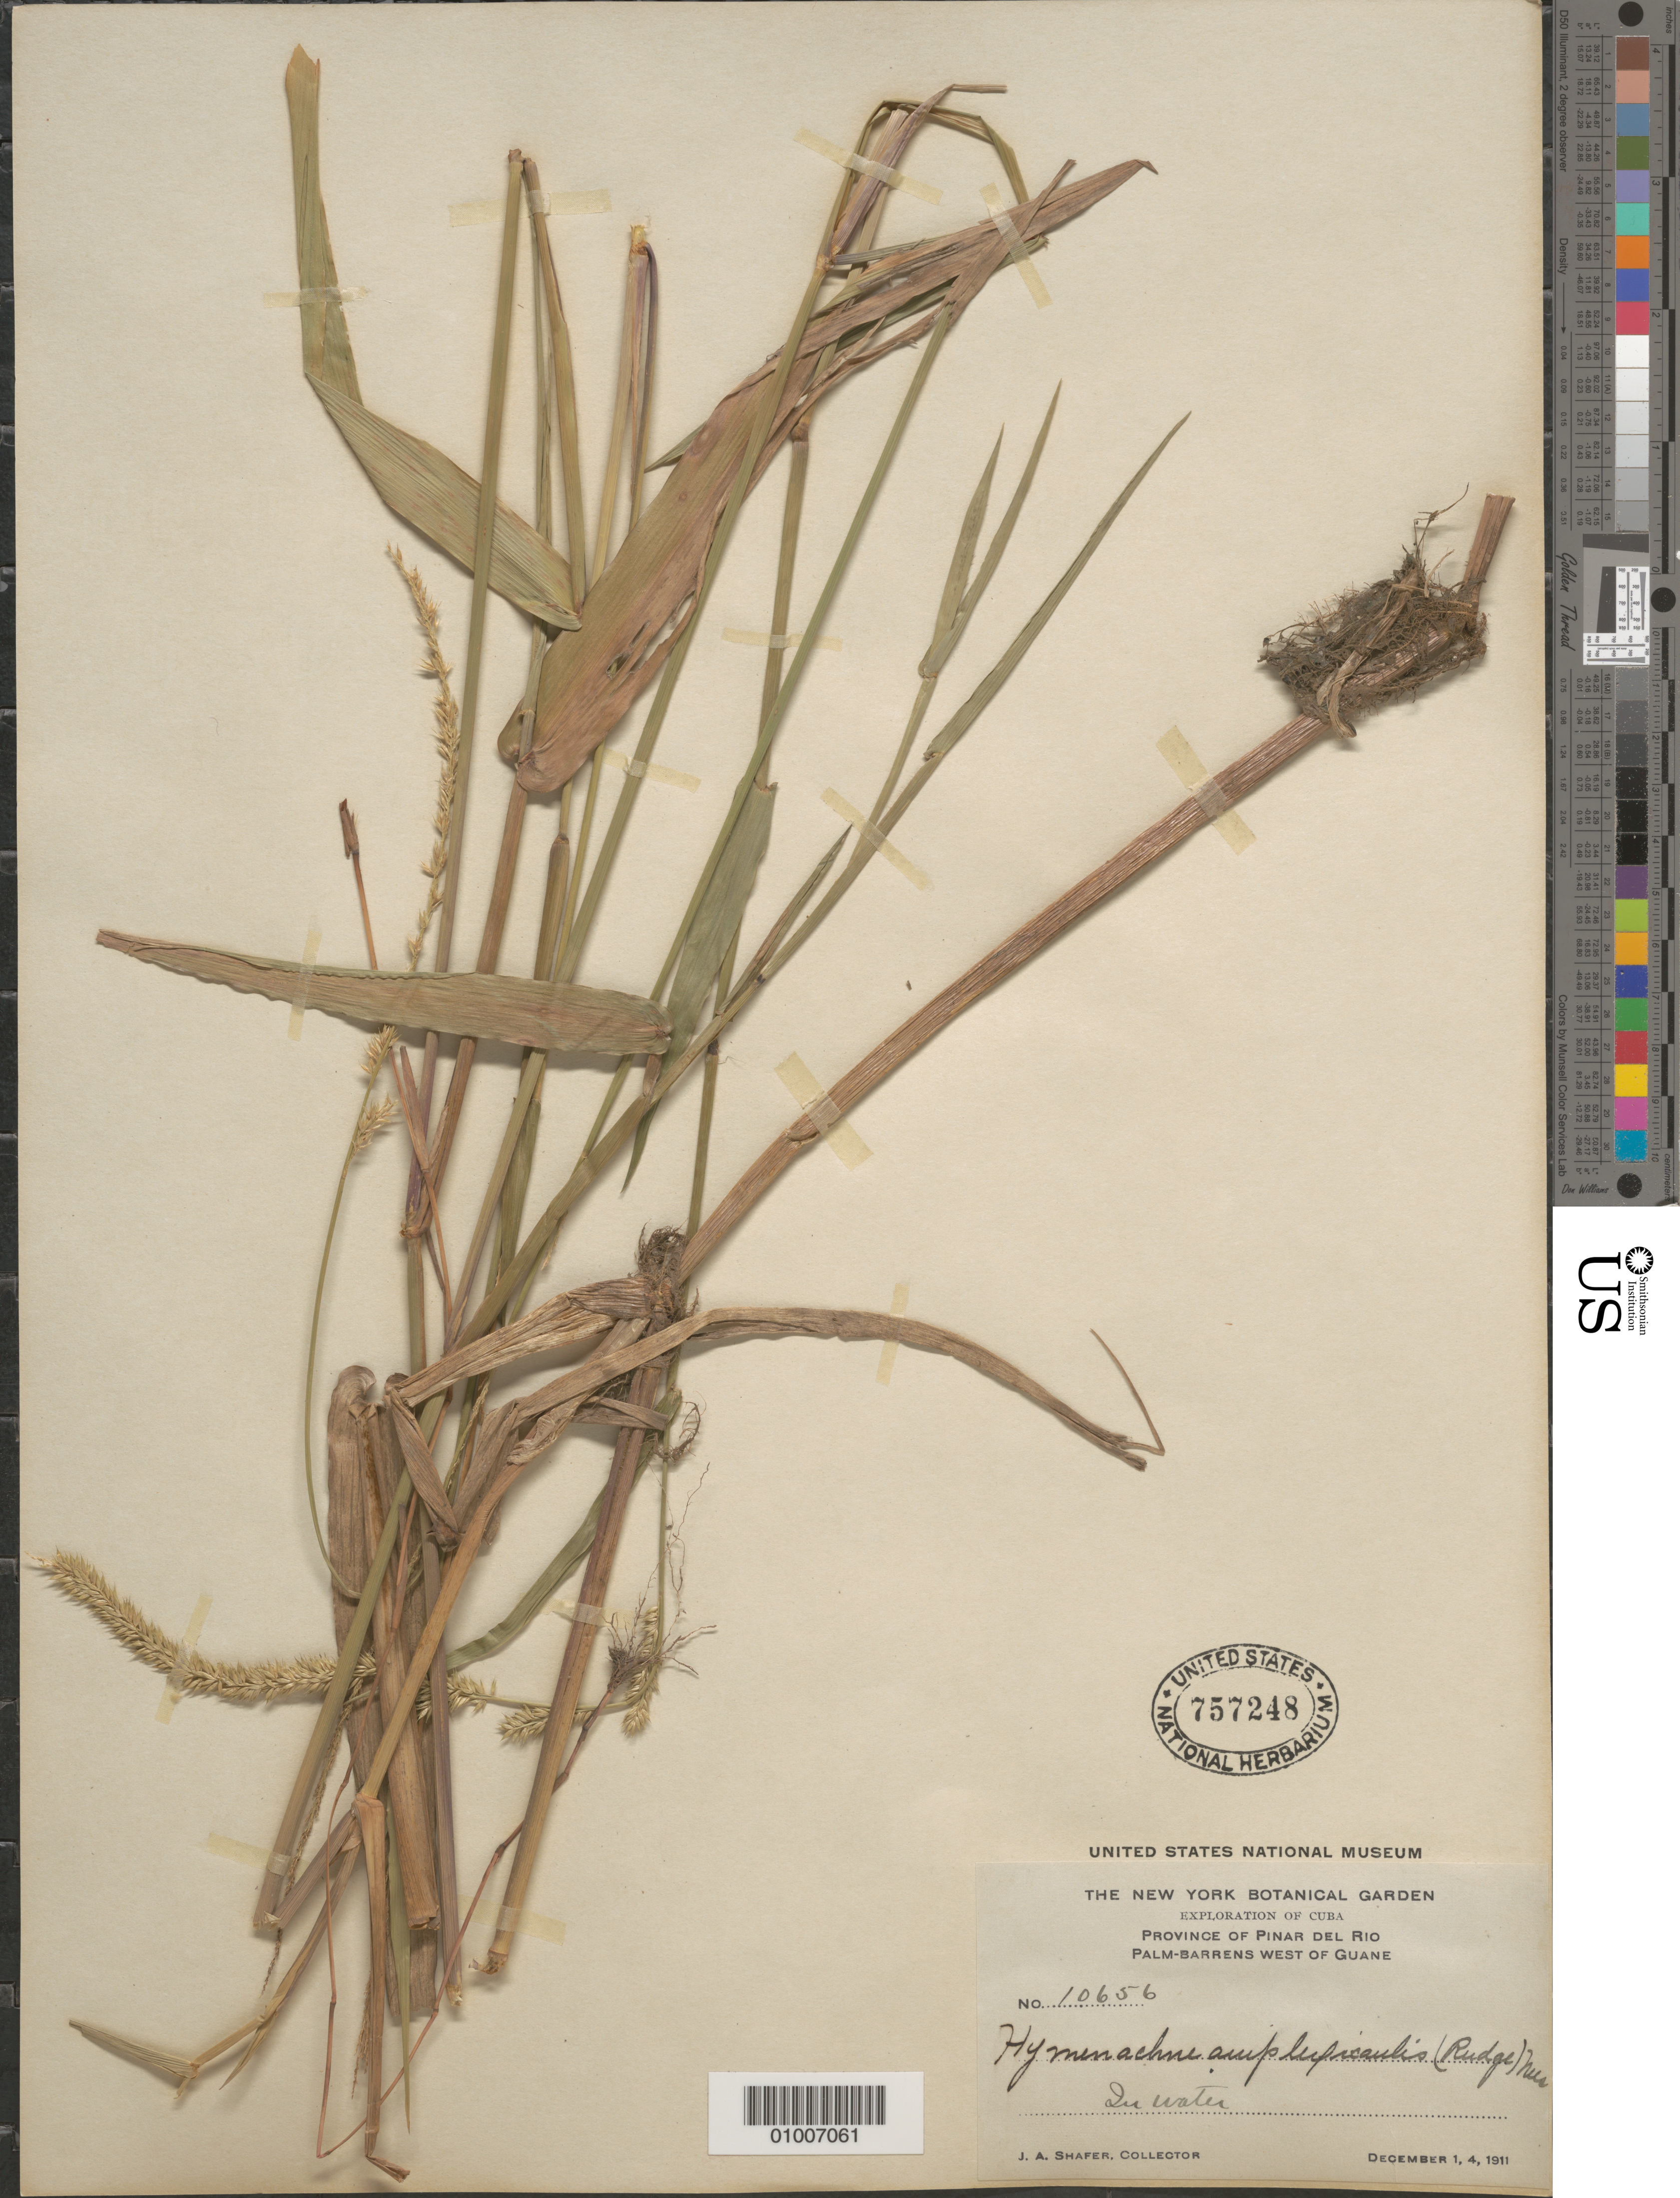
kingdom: Plantae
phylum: Tracheophyta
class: Liliopsida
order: Poales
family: Poaceae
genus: Hymenachne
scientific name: Hymenachne amplexicaulis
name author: (Rudge) Nees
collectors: J. A. Shafer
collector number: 10656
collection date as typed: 01 Dec 1911 to 04 Dec 1911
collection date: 1911-12-01/1911-12-04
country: Cuba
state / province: Pinar del Rio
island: Cuba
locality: Palm barrens west of Guane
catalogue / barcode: US 757248